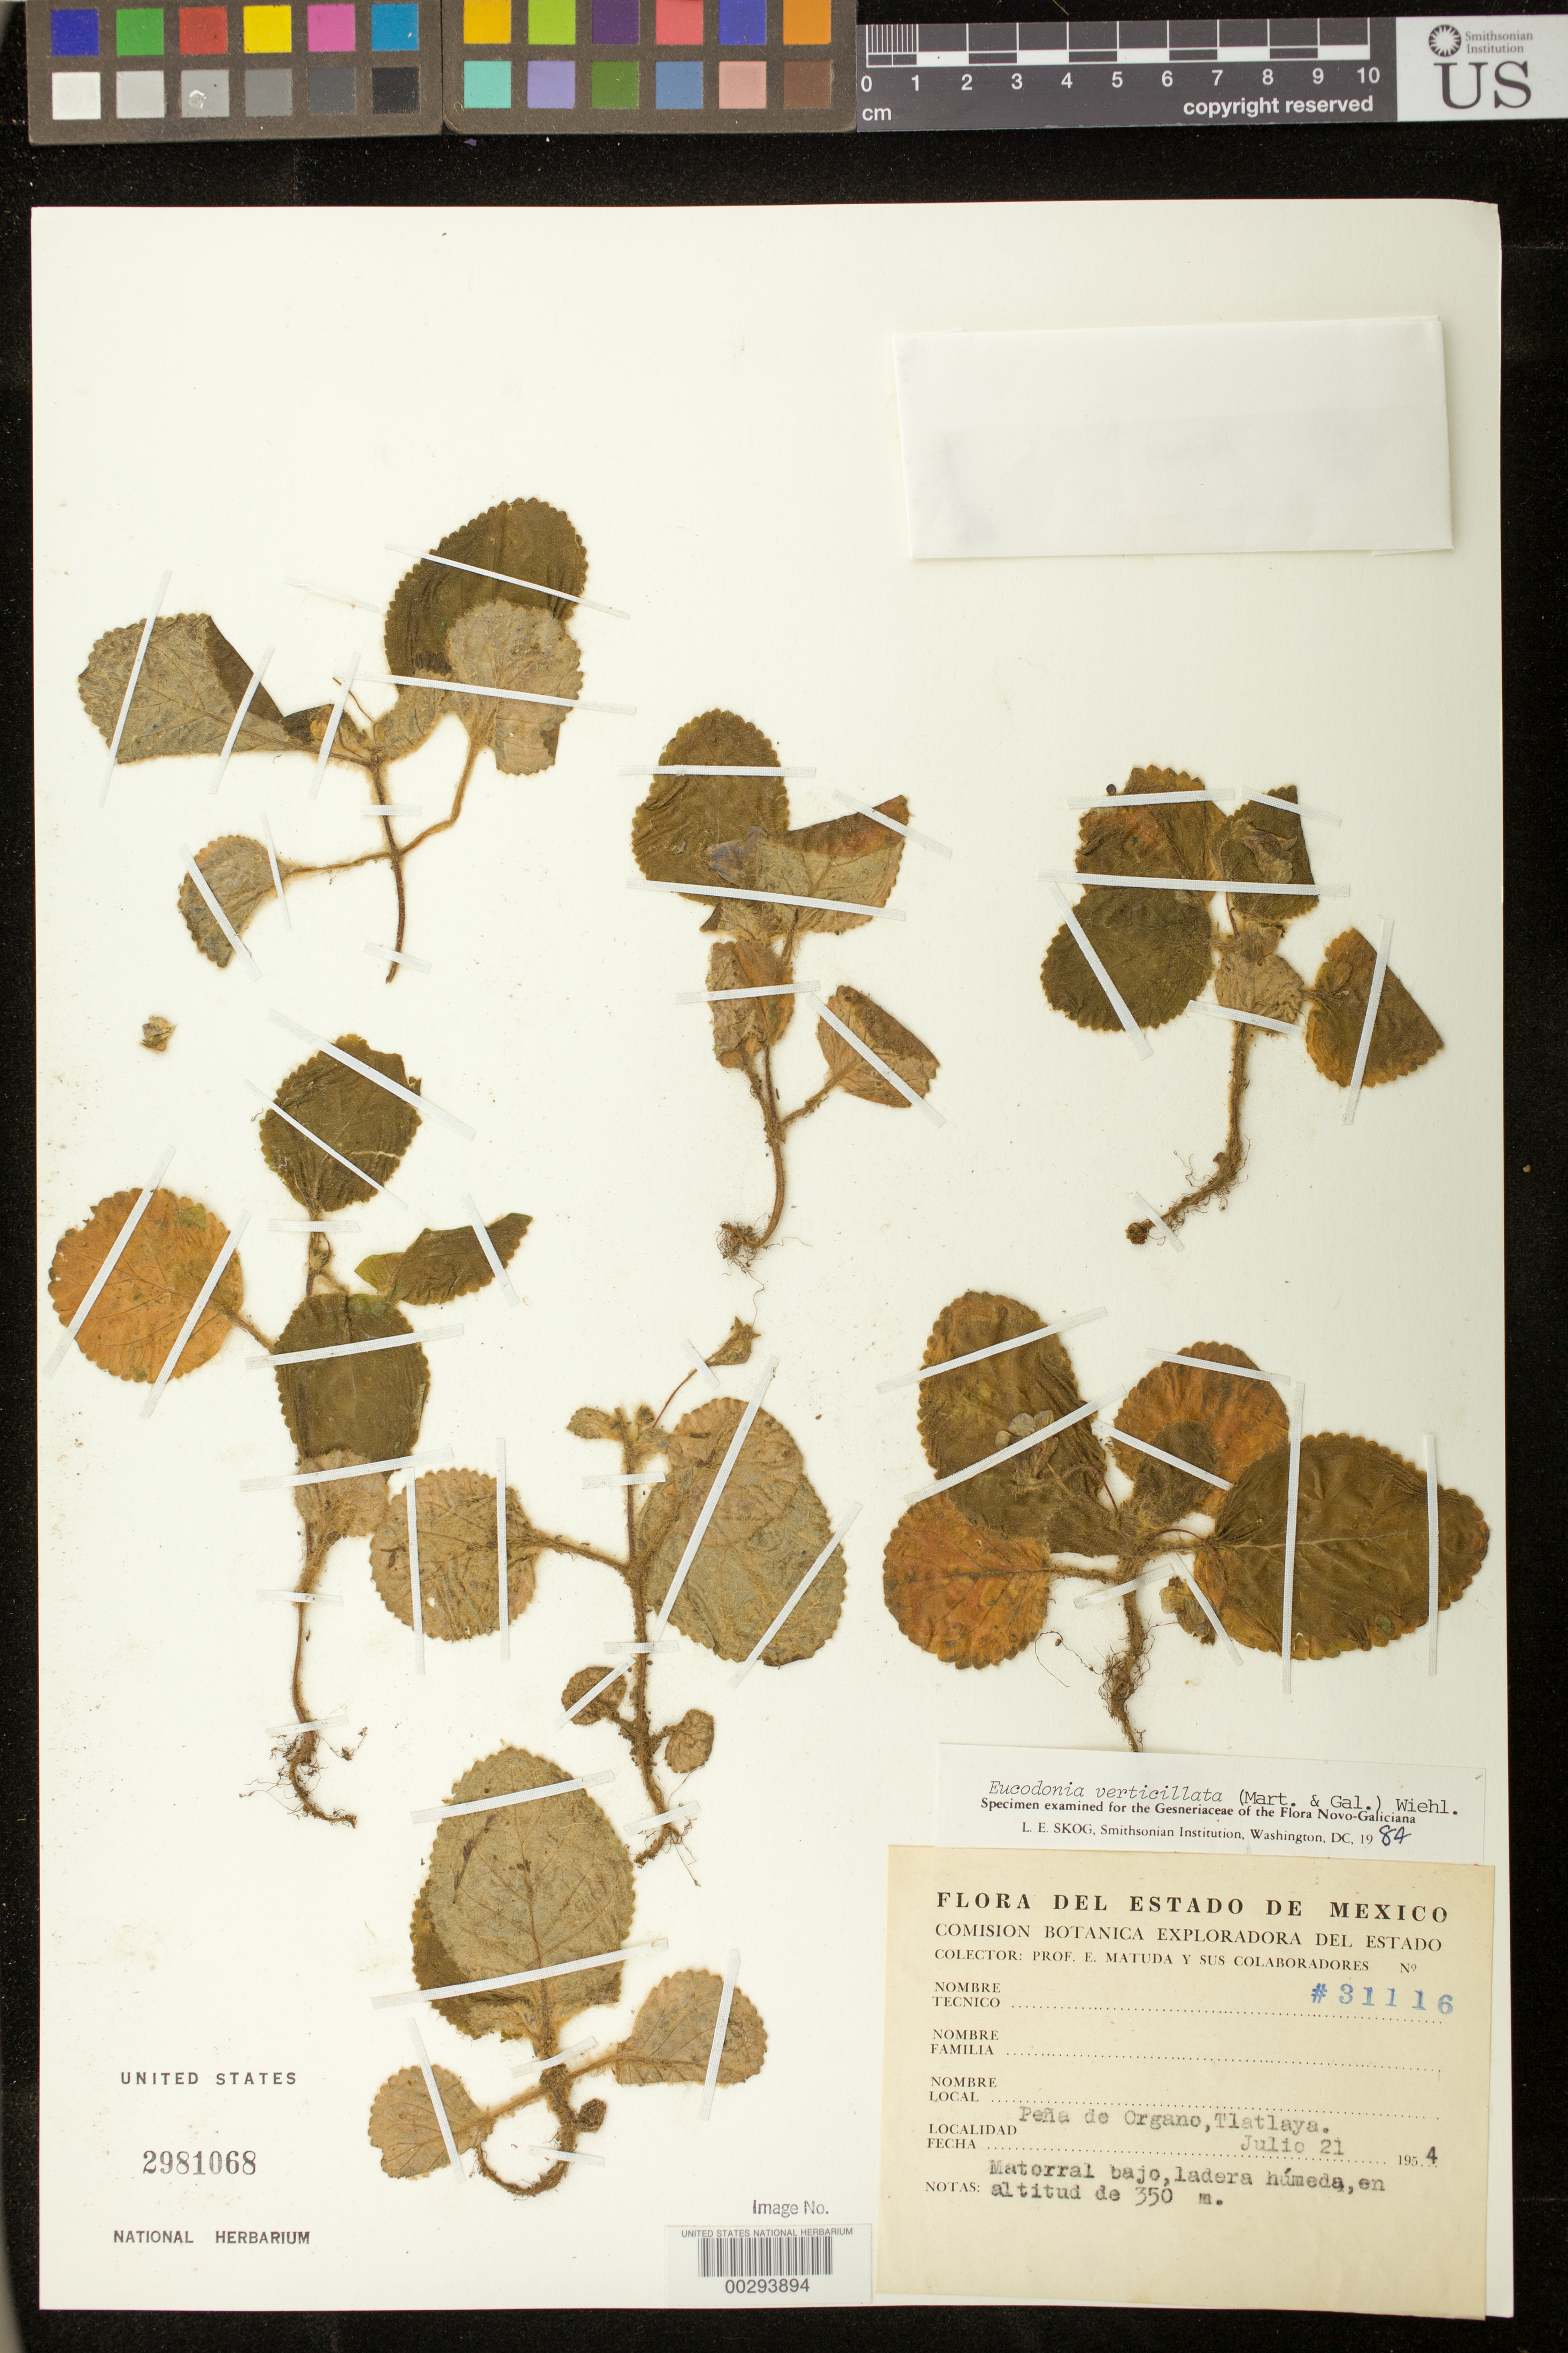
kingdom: Plantae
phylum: Tracheophyta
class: Magnoliopsida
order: Lamiales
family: Gesneriaceae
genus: Eucodonia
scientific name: Eucodonia verticillata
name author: (M. Martens & Galeotti) Wiehler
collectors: E. Matuda & et al.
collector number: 31116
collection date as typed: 21 Jul 1954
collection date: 1954-07-21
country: Mexico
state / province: México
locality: Pena de Organo, Tlatlaya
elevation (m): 350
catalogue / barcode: US 2981068